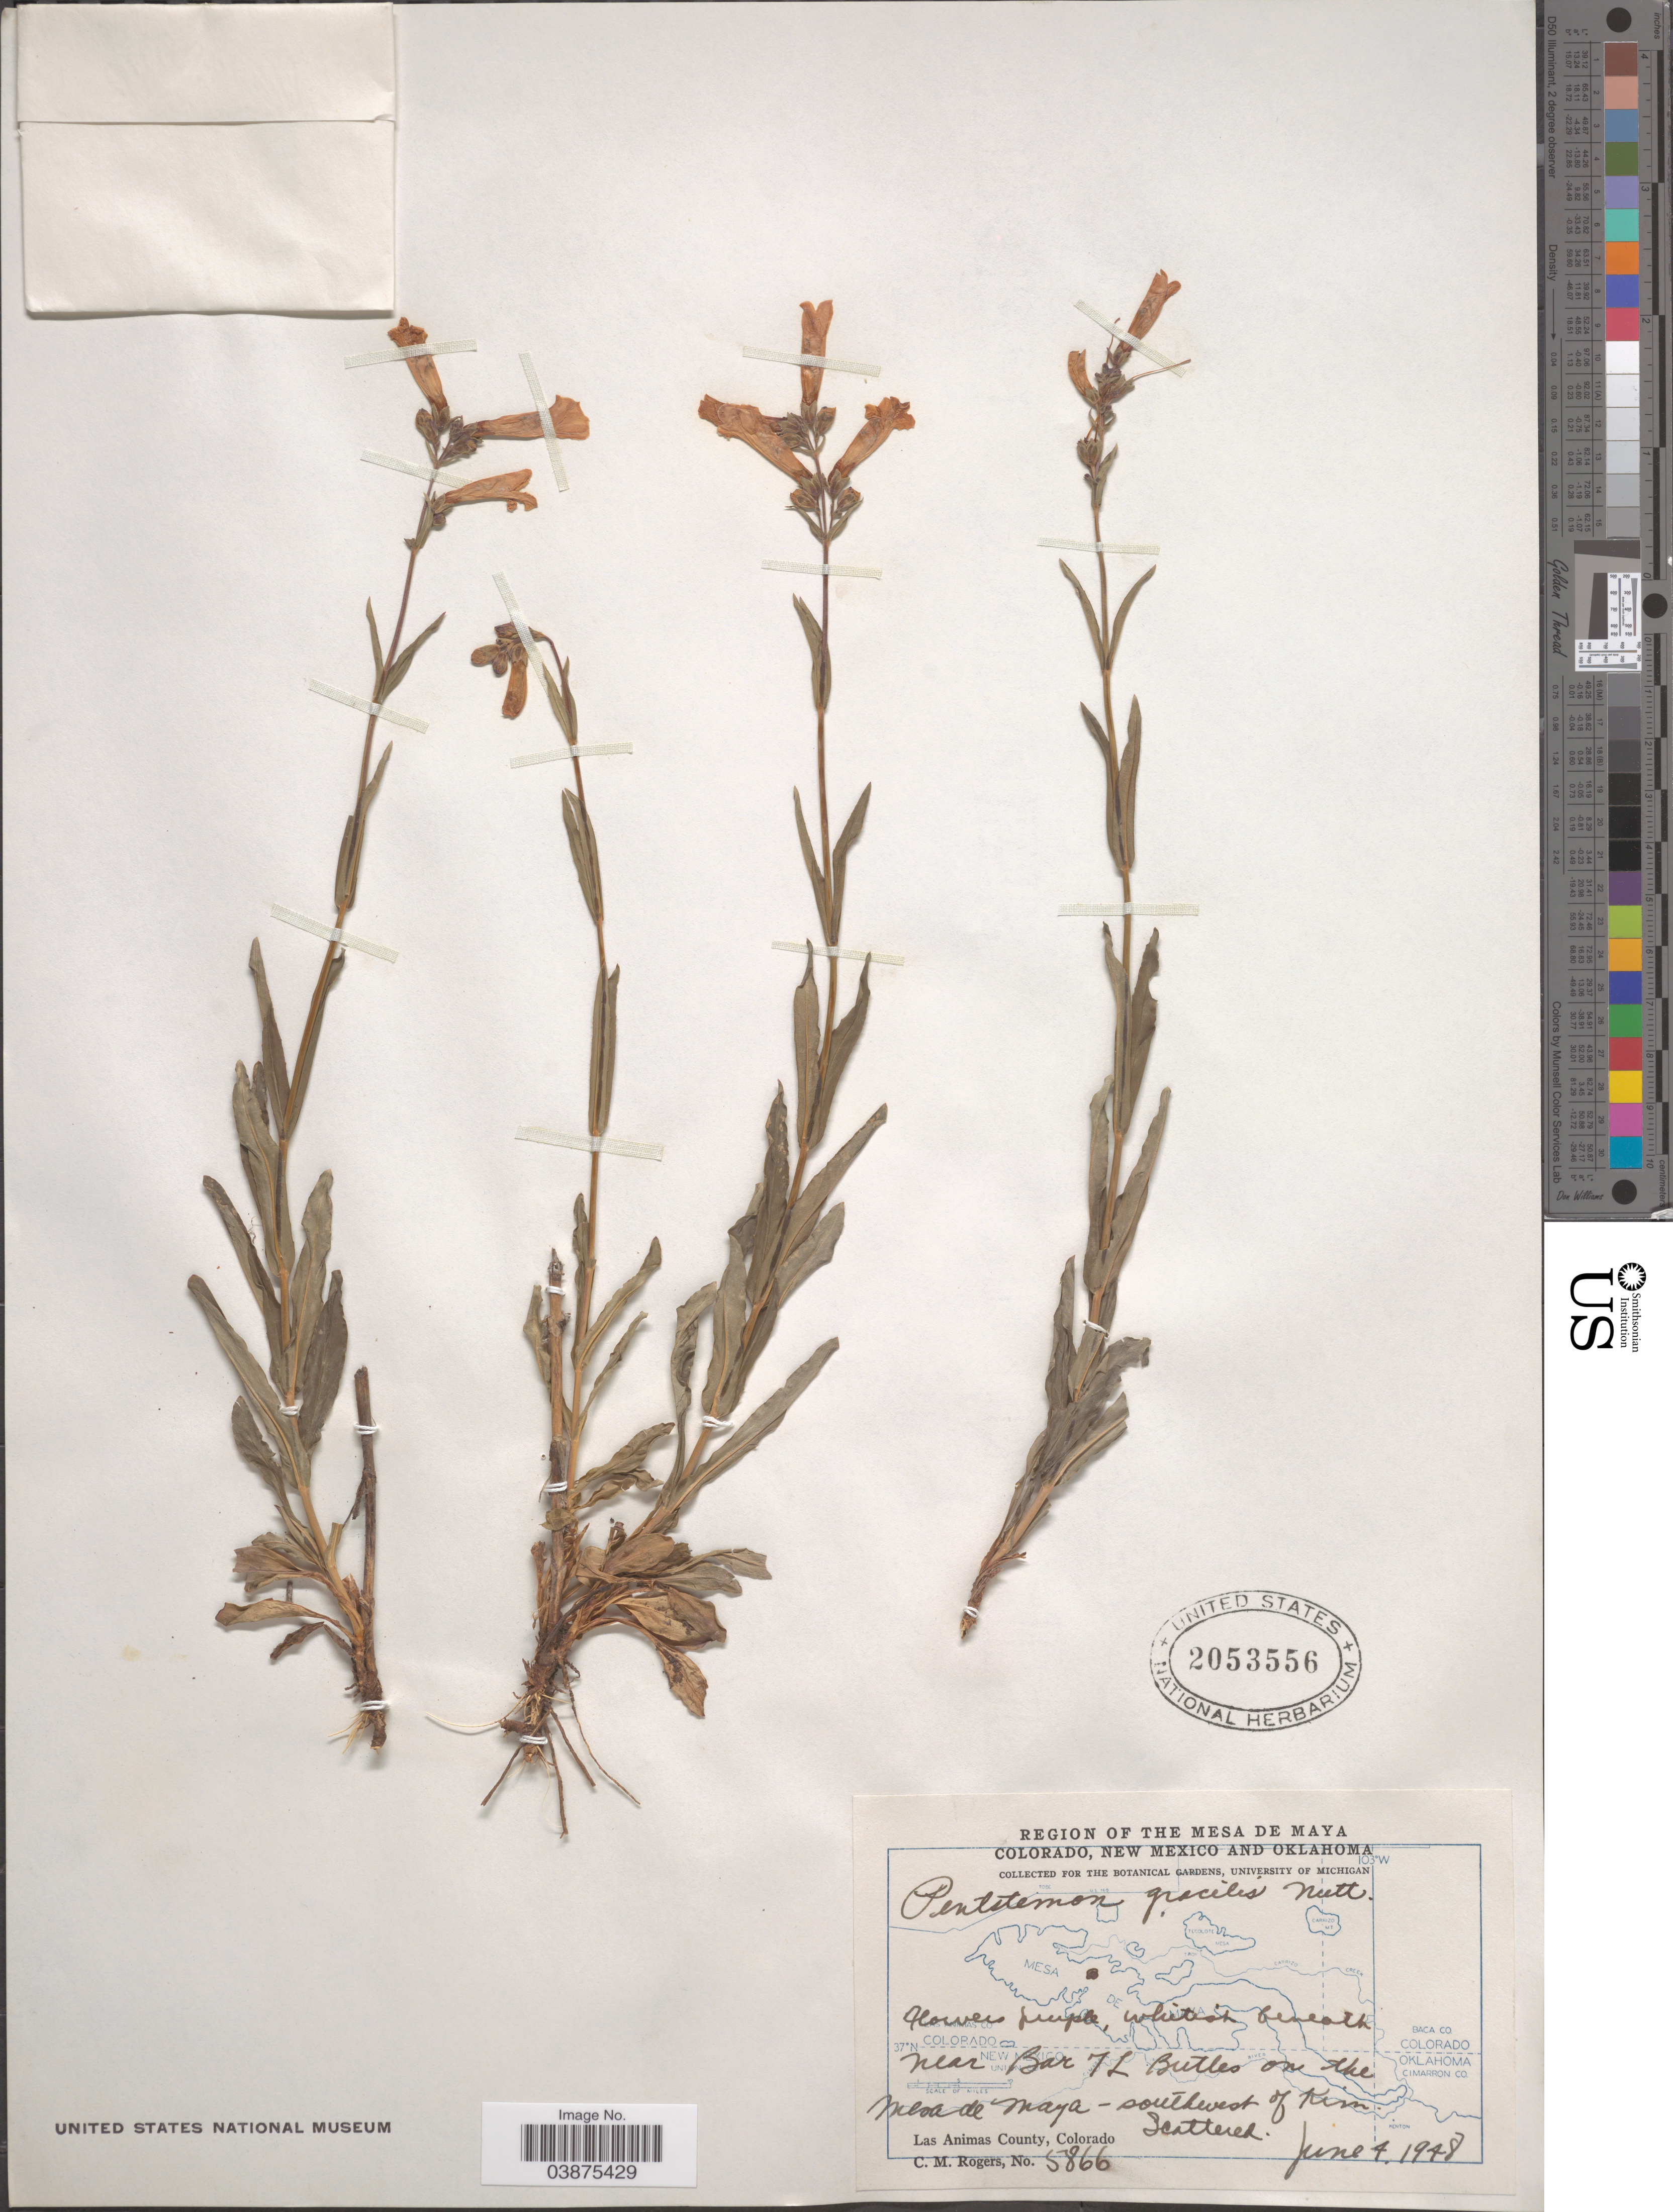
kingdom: Plantae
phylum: Tracheophyta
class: Magnoliopsida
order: Lamiales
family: Plantaginaceae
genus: Penstemon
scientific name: Penstemon gracilis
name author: Nutt.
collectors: C. M. Rogers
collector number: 5866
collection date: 1948-06-04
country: United States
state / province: Colorado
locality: Region of the Mesa de Maya Colorado. Near Bar 7 L Buttes on the Mesa de Maya - southwest of Kim Las Animas County.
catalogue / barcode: US 2053556